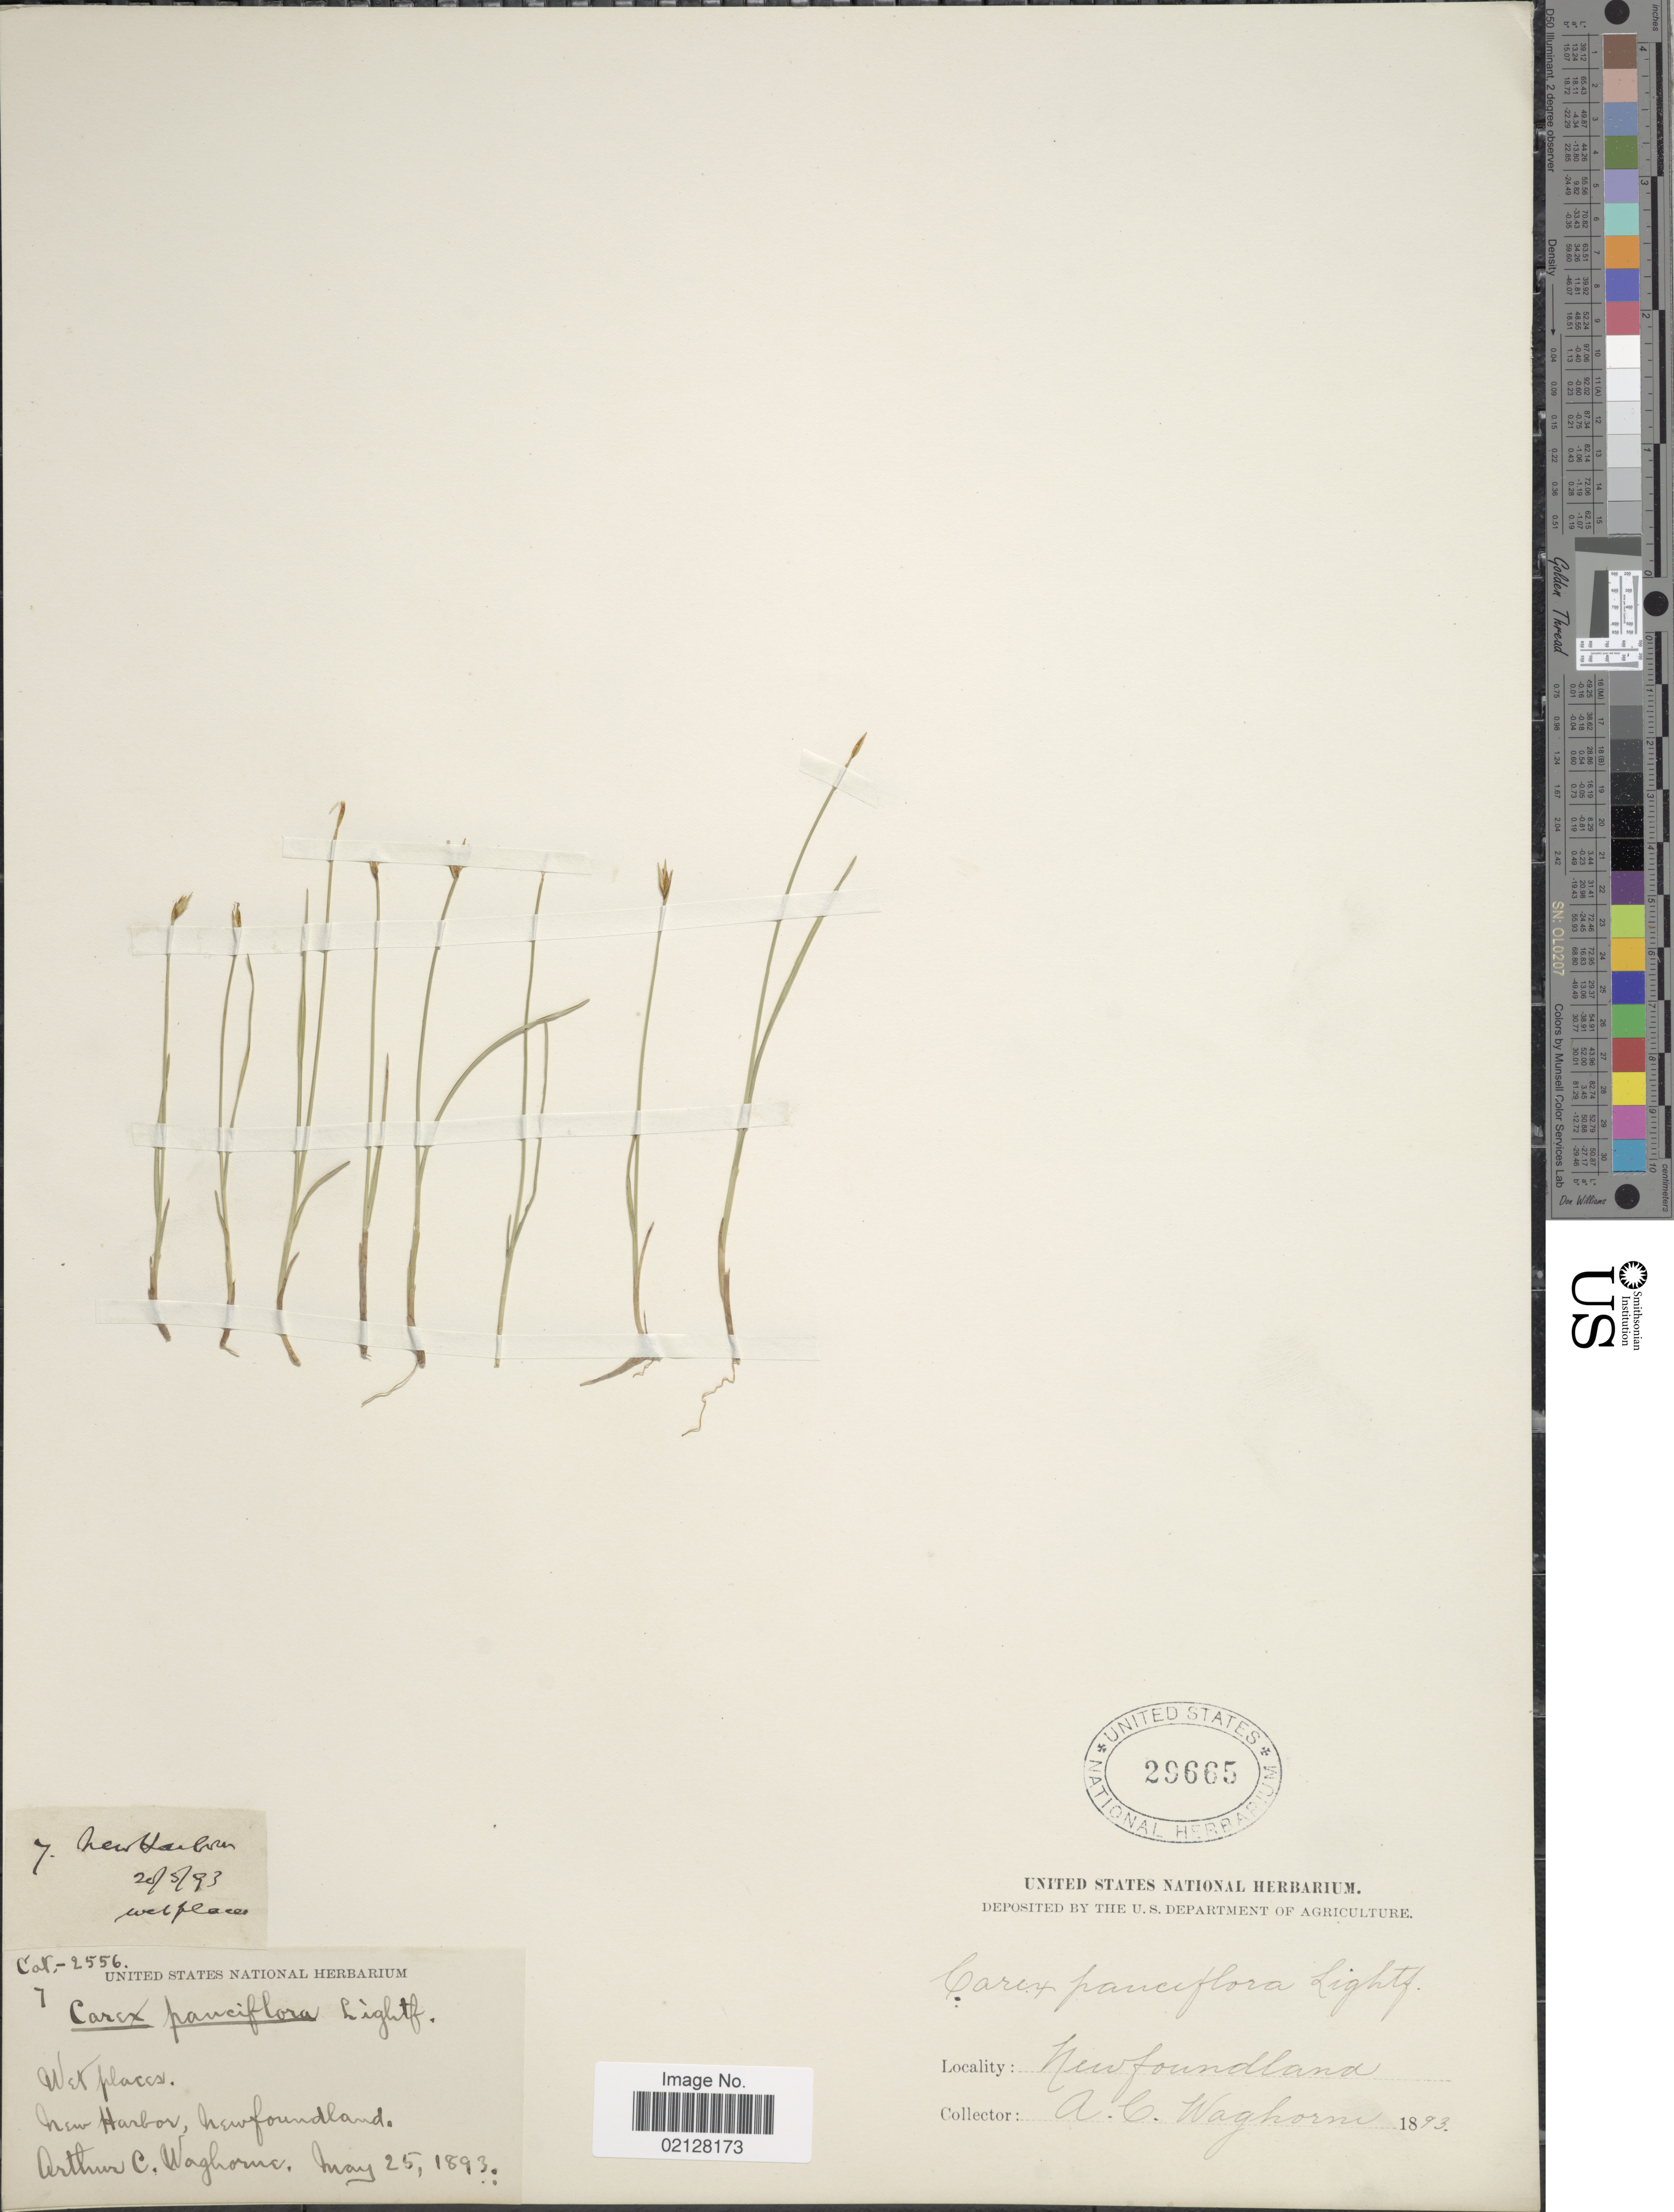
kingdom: Plantae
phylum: Tracheophyta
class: Liliopsida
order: Poales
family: Cyperaceae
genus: Carex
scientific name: Carex pauciflora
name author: Lightf.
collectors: A. Waghorne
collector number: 2556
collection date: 1893-05-25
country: Canada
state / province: Newfoundland and Labrador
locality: New Harbor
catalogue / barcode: US 29665